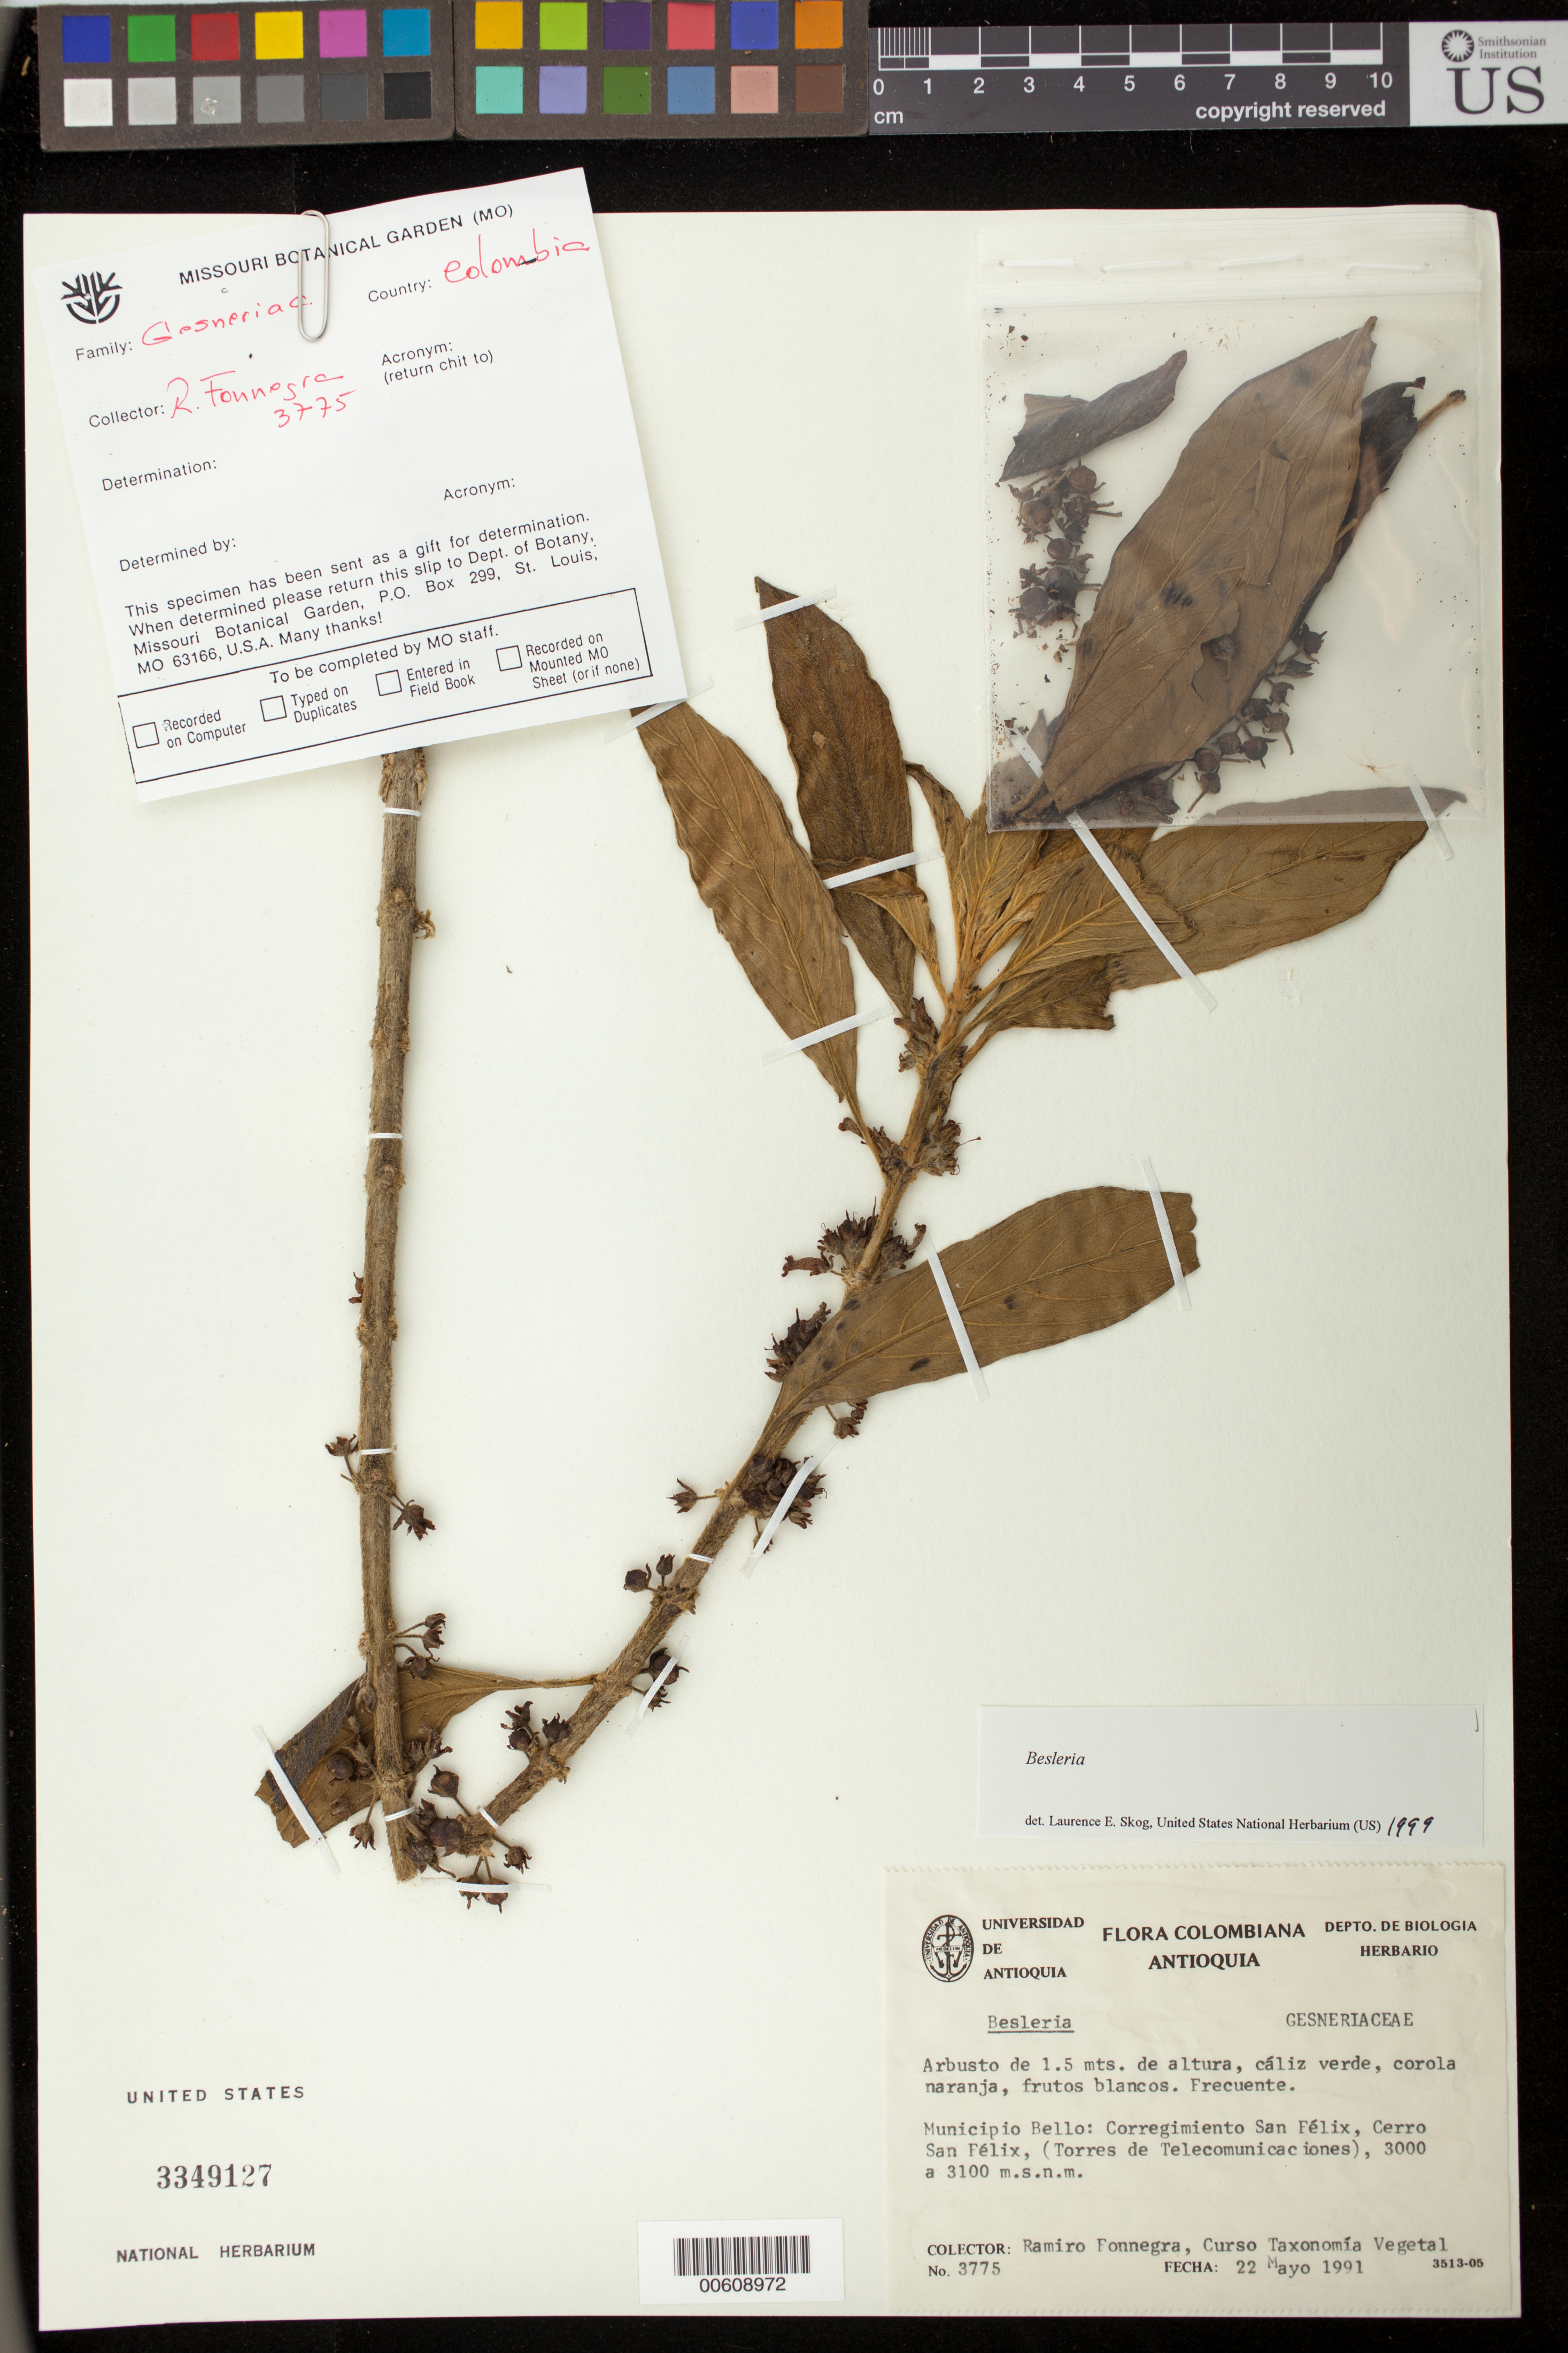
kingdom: Plantae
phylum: Tracheophyta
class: Magnoliopsida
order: Lamiales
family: Gesneriaceae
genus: Besleria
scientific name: Besleria sp.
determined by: Skog, Laurence E.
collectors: R. Fonnegra G. & Curso taxonomía vegetal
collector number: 3775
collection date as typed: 22 May 1991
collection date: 1991-05-22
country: Colombia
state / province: Antioquia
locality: Mpio. Bello: Correg. San Féliz, Cerro San Féliz (Torres de Telecomunicación)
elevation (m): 3000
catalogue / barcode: US 3349127